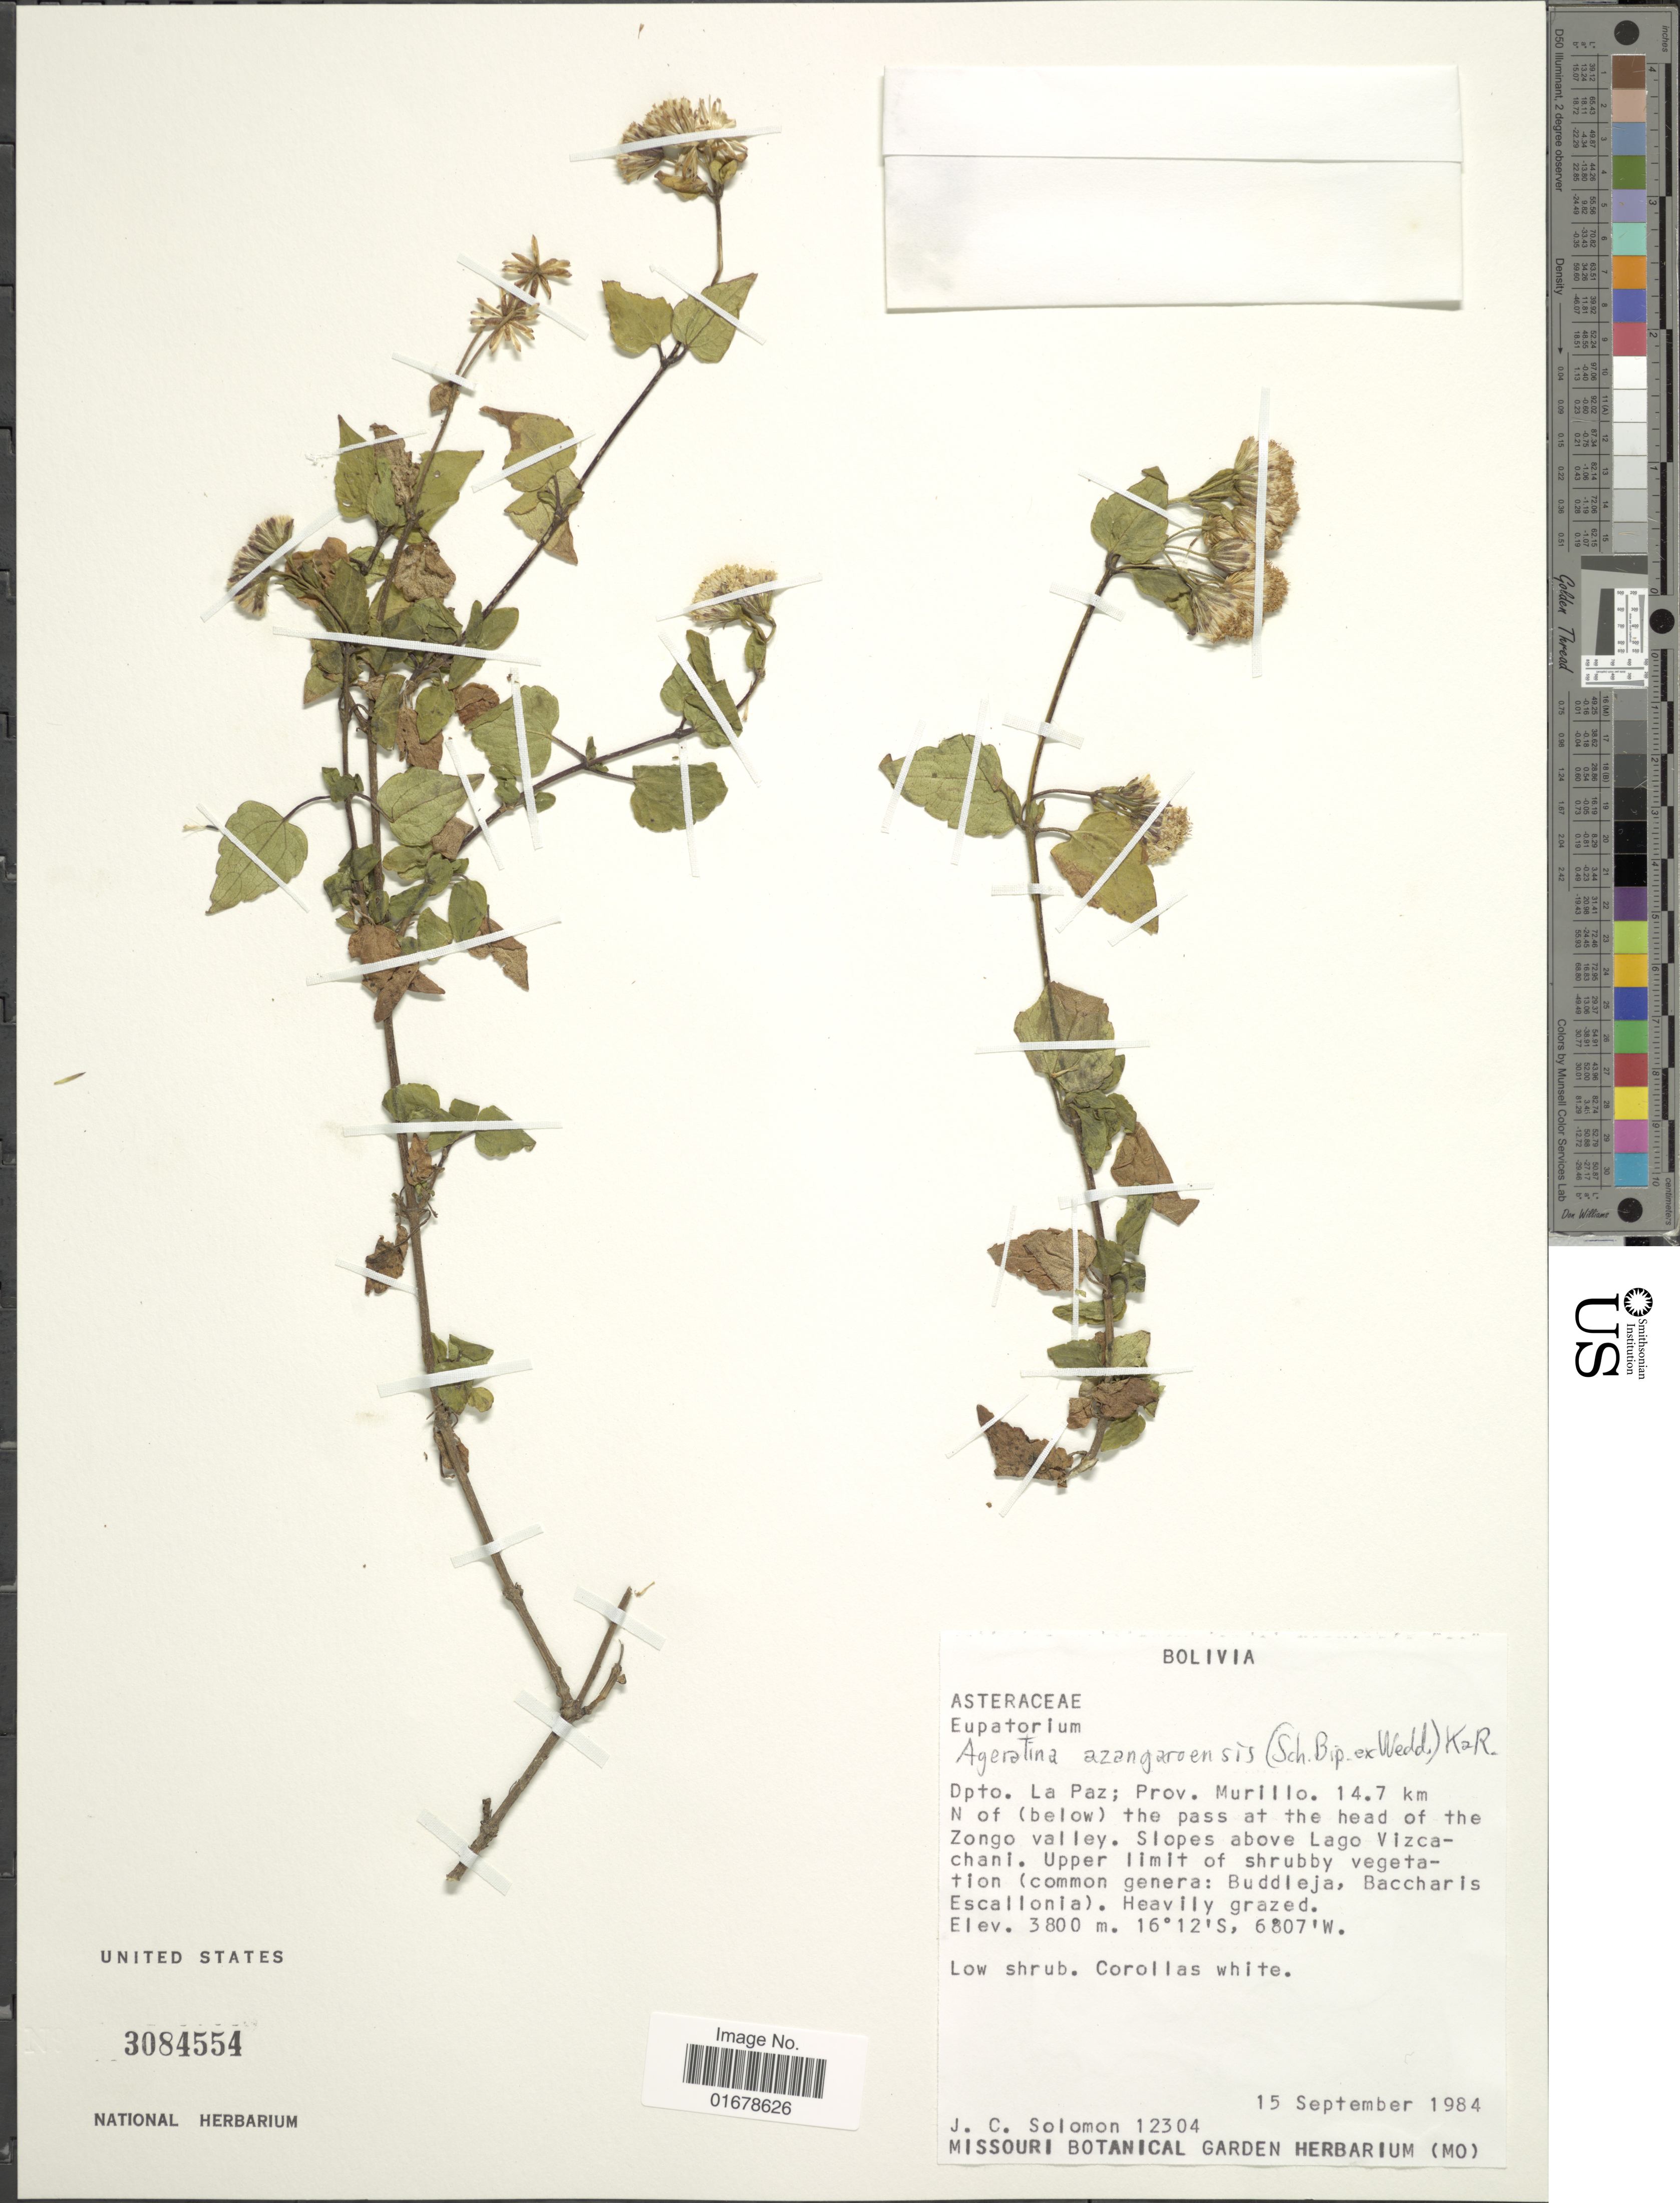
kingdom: Plantae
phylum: Tracheophyta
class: Magnoliopsida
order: Asterales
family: Asteraceae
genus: Ageratina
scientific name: Ageratina azangaroensis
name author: (Sch. Bip. ex Wedd.) R.M. King & H. Rob.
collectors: J. C. Solomon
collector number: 12304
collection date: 1984-09-15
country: Bolivia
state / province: La Paz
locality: Dpto, La Paz, Prov. Murillo, 14.7 km N of (below) the pass at the head of the Zongo Valley, Slopes above Lago Vizcachani, Upper limit of shrubby vegetation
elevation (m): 3800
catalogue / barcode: US 3084554